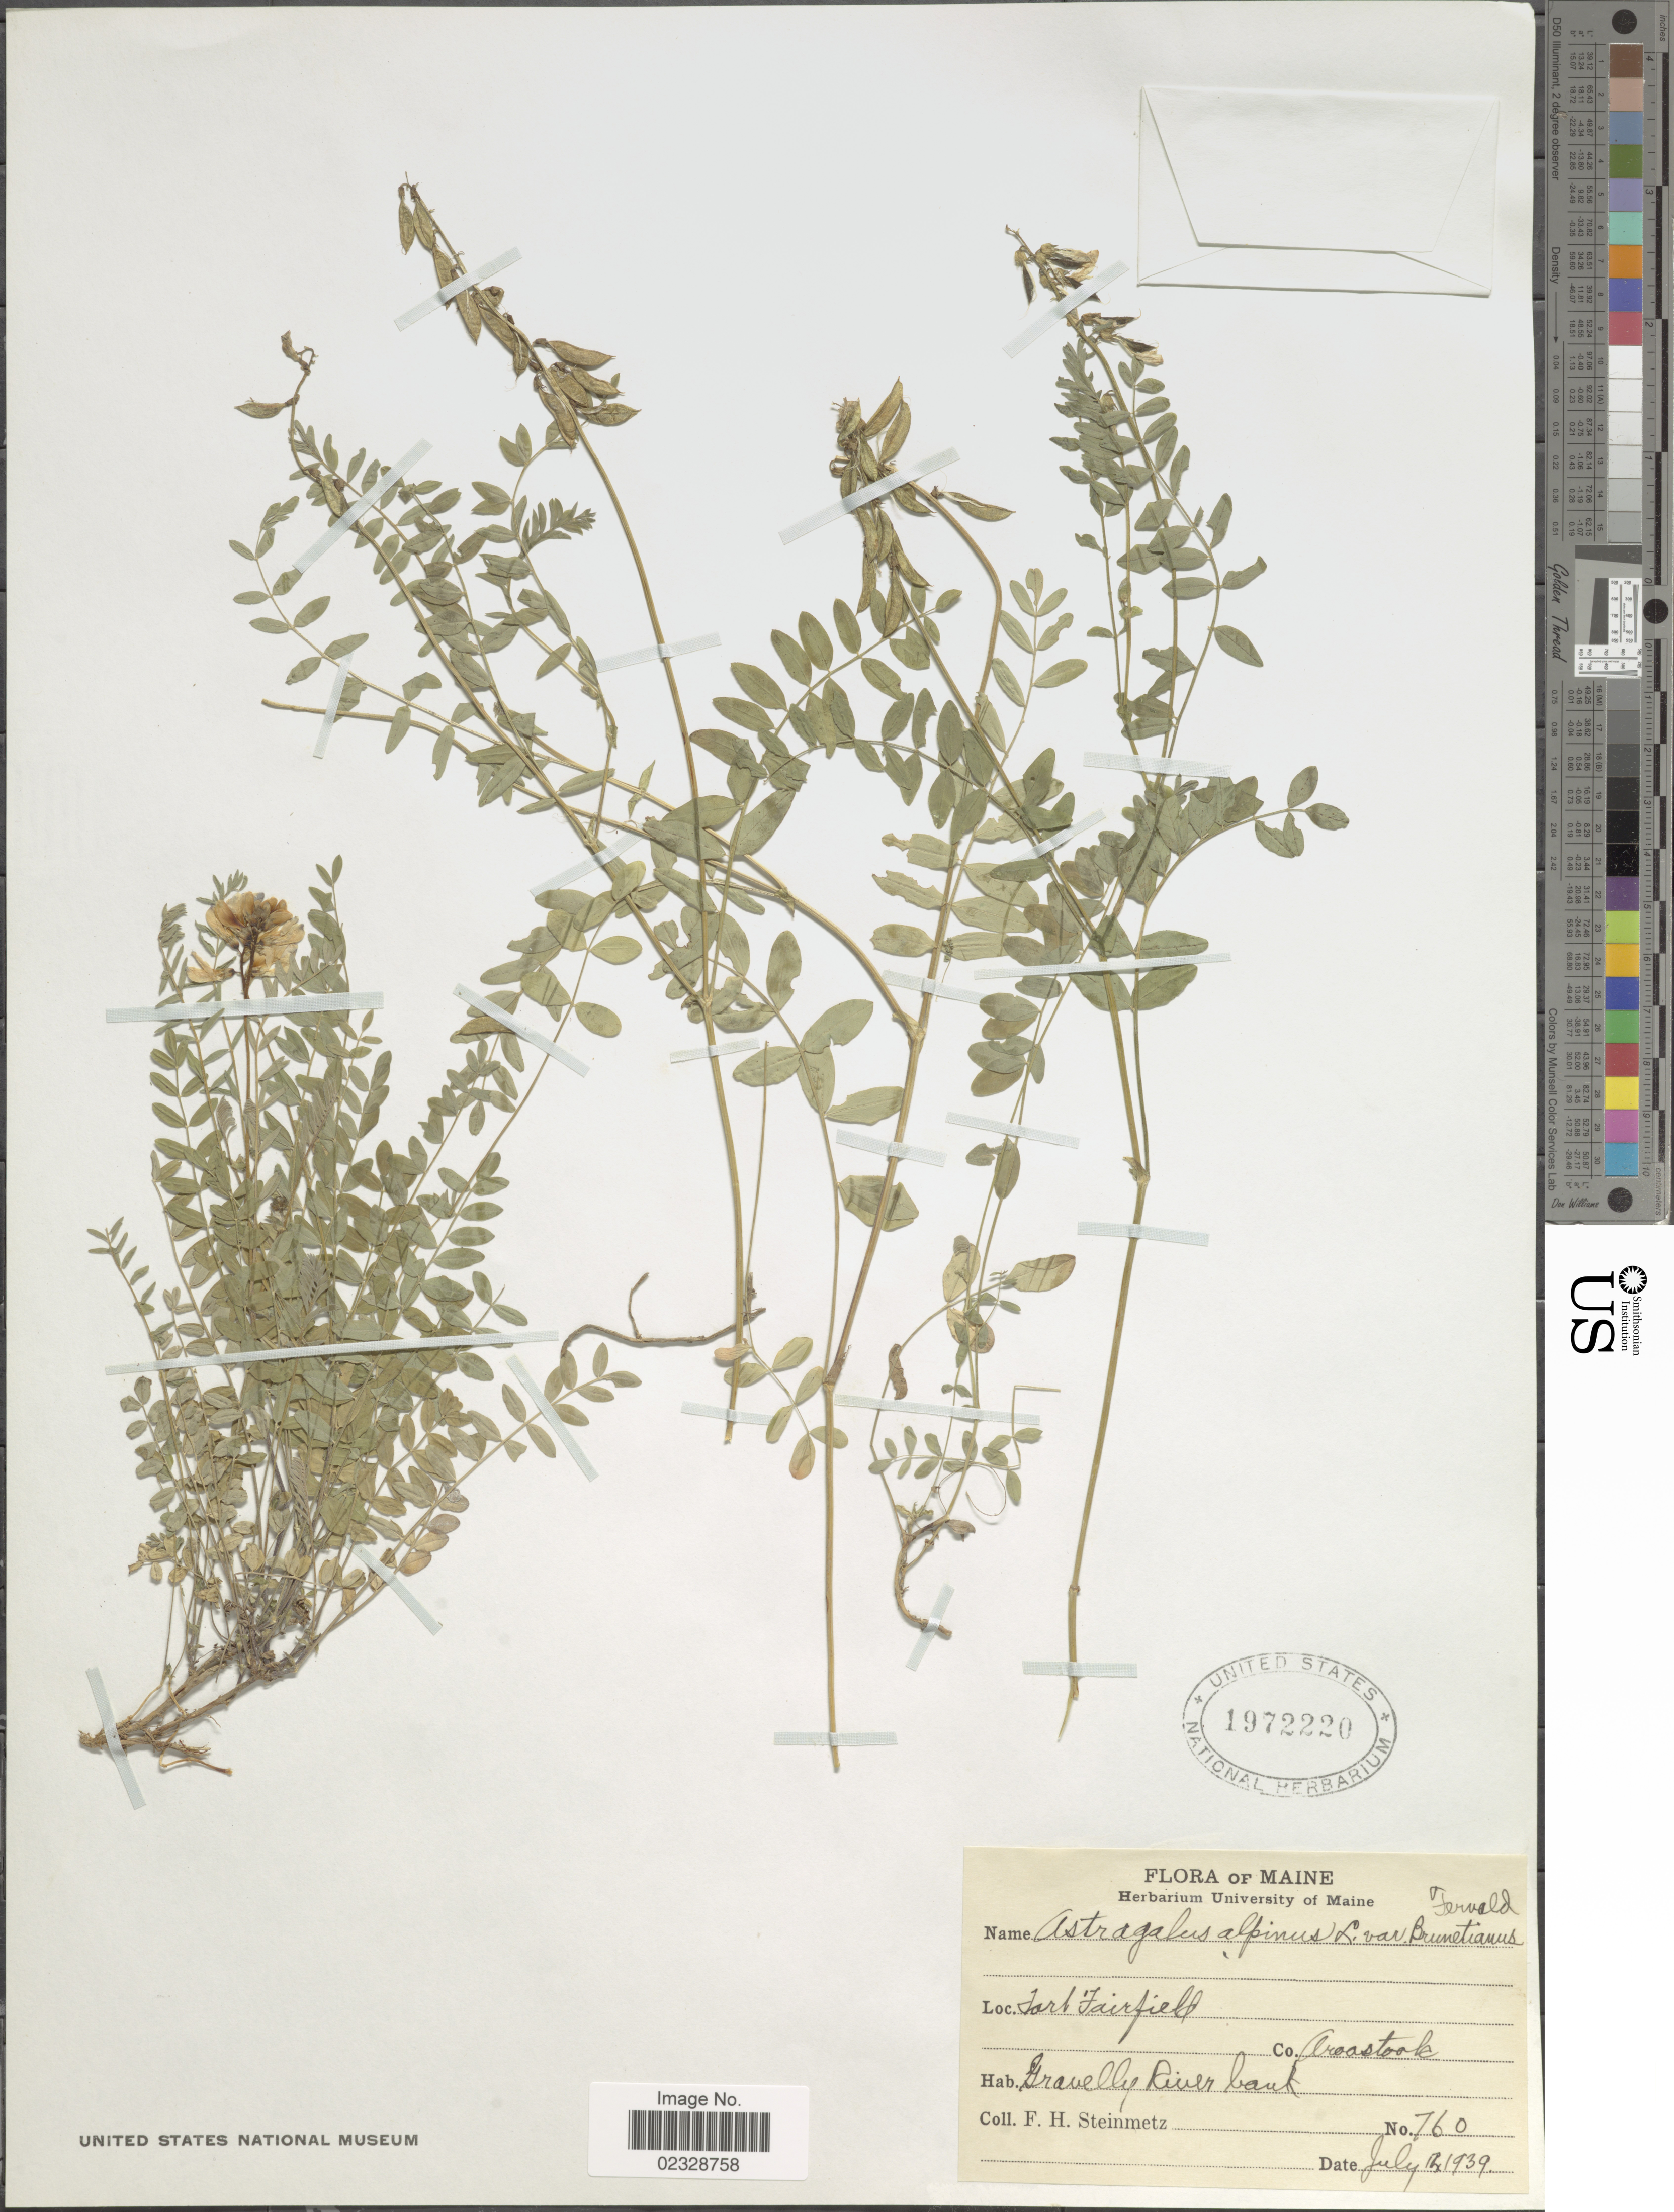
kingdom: Plantae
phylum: Tracheophyta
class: Magnoliopsida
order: Fabales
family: Fabaceae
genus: Astragalus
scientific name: Astragalus alpinus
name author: L.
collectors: F. H. Steinmetz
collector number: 760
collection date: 1939-07-12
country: United States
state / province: Maine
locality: Fort Fairfield, Co. Aroostook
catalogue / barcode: US 1972220